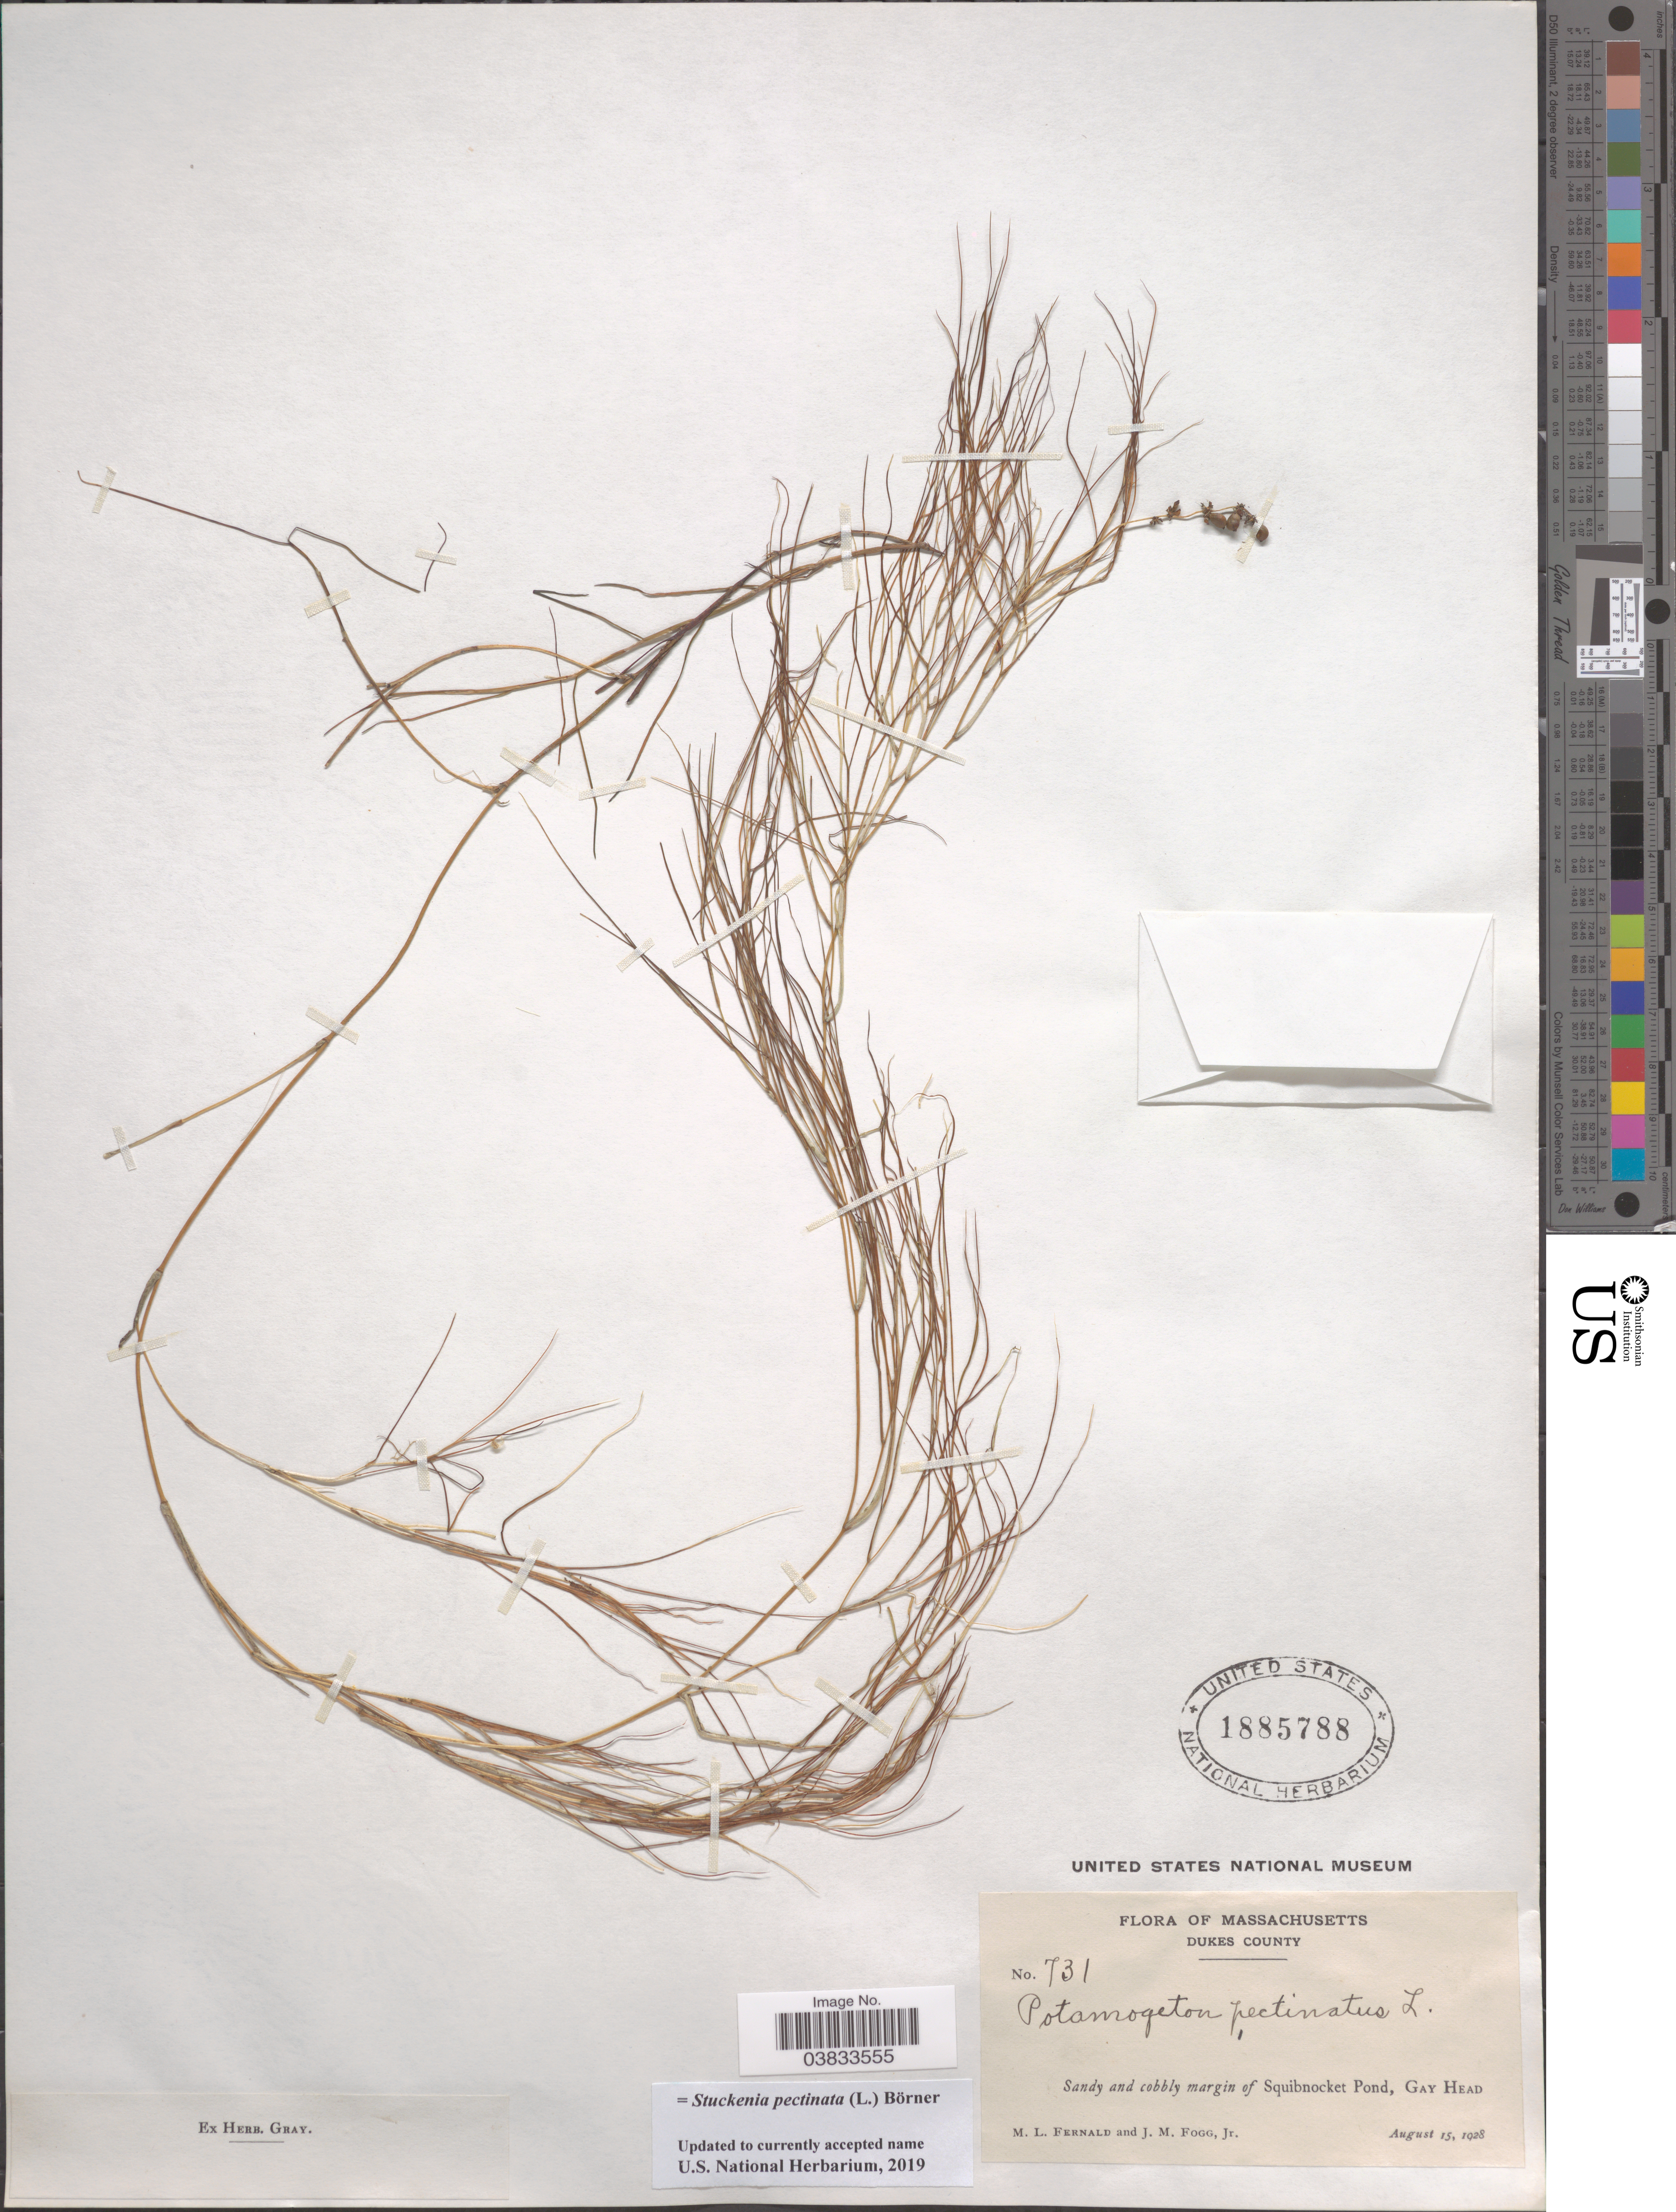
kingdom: Plantae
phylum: Tracheophyta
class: Liliopsida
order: Alismatales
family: Potamogetonaceae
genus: Stuckenia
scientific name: Stuckenia pectinata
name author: (L.) Börner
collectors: M. L. Fernald & J. Fogg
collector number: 731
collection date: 1928-08-15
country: United States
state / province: Massachusetts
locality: Dukes County. Squibnocket Pond, Gay Head.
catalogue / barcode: US 1885788